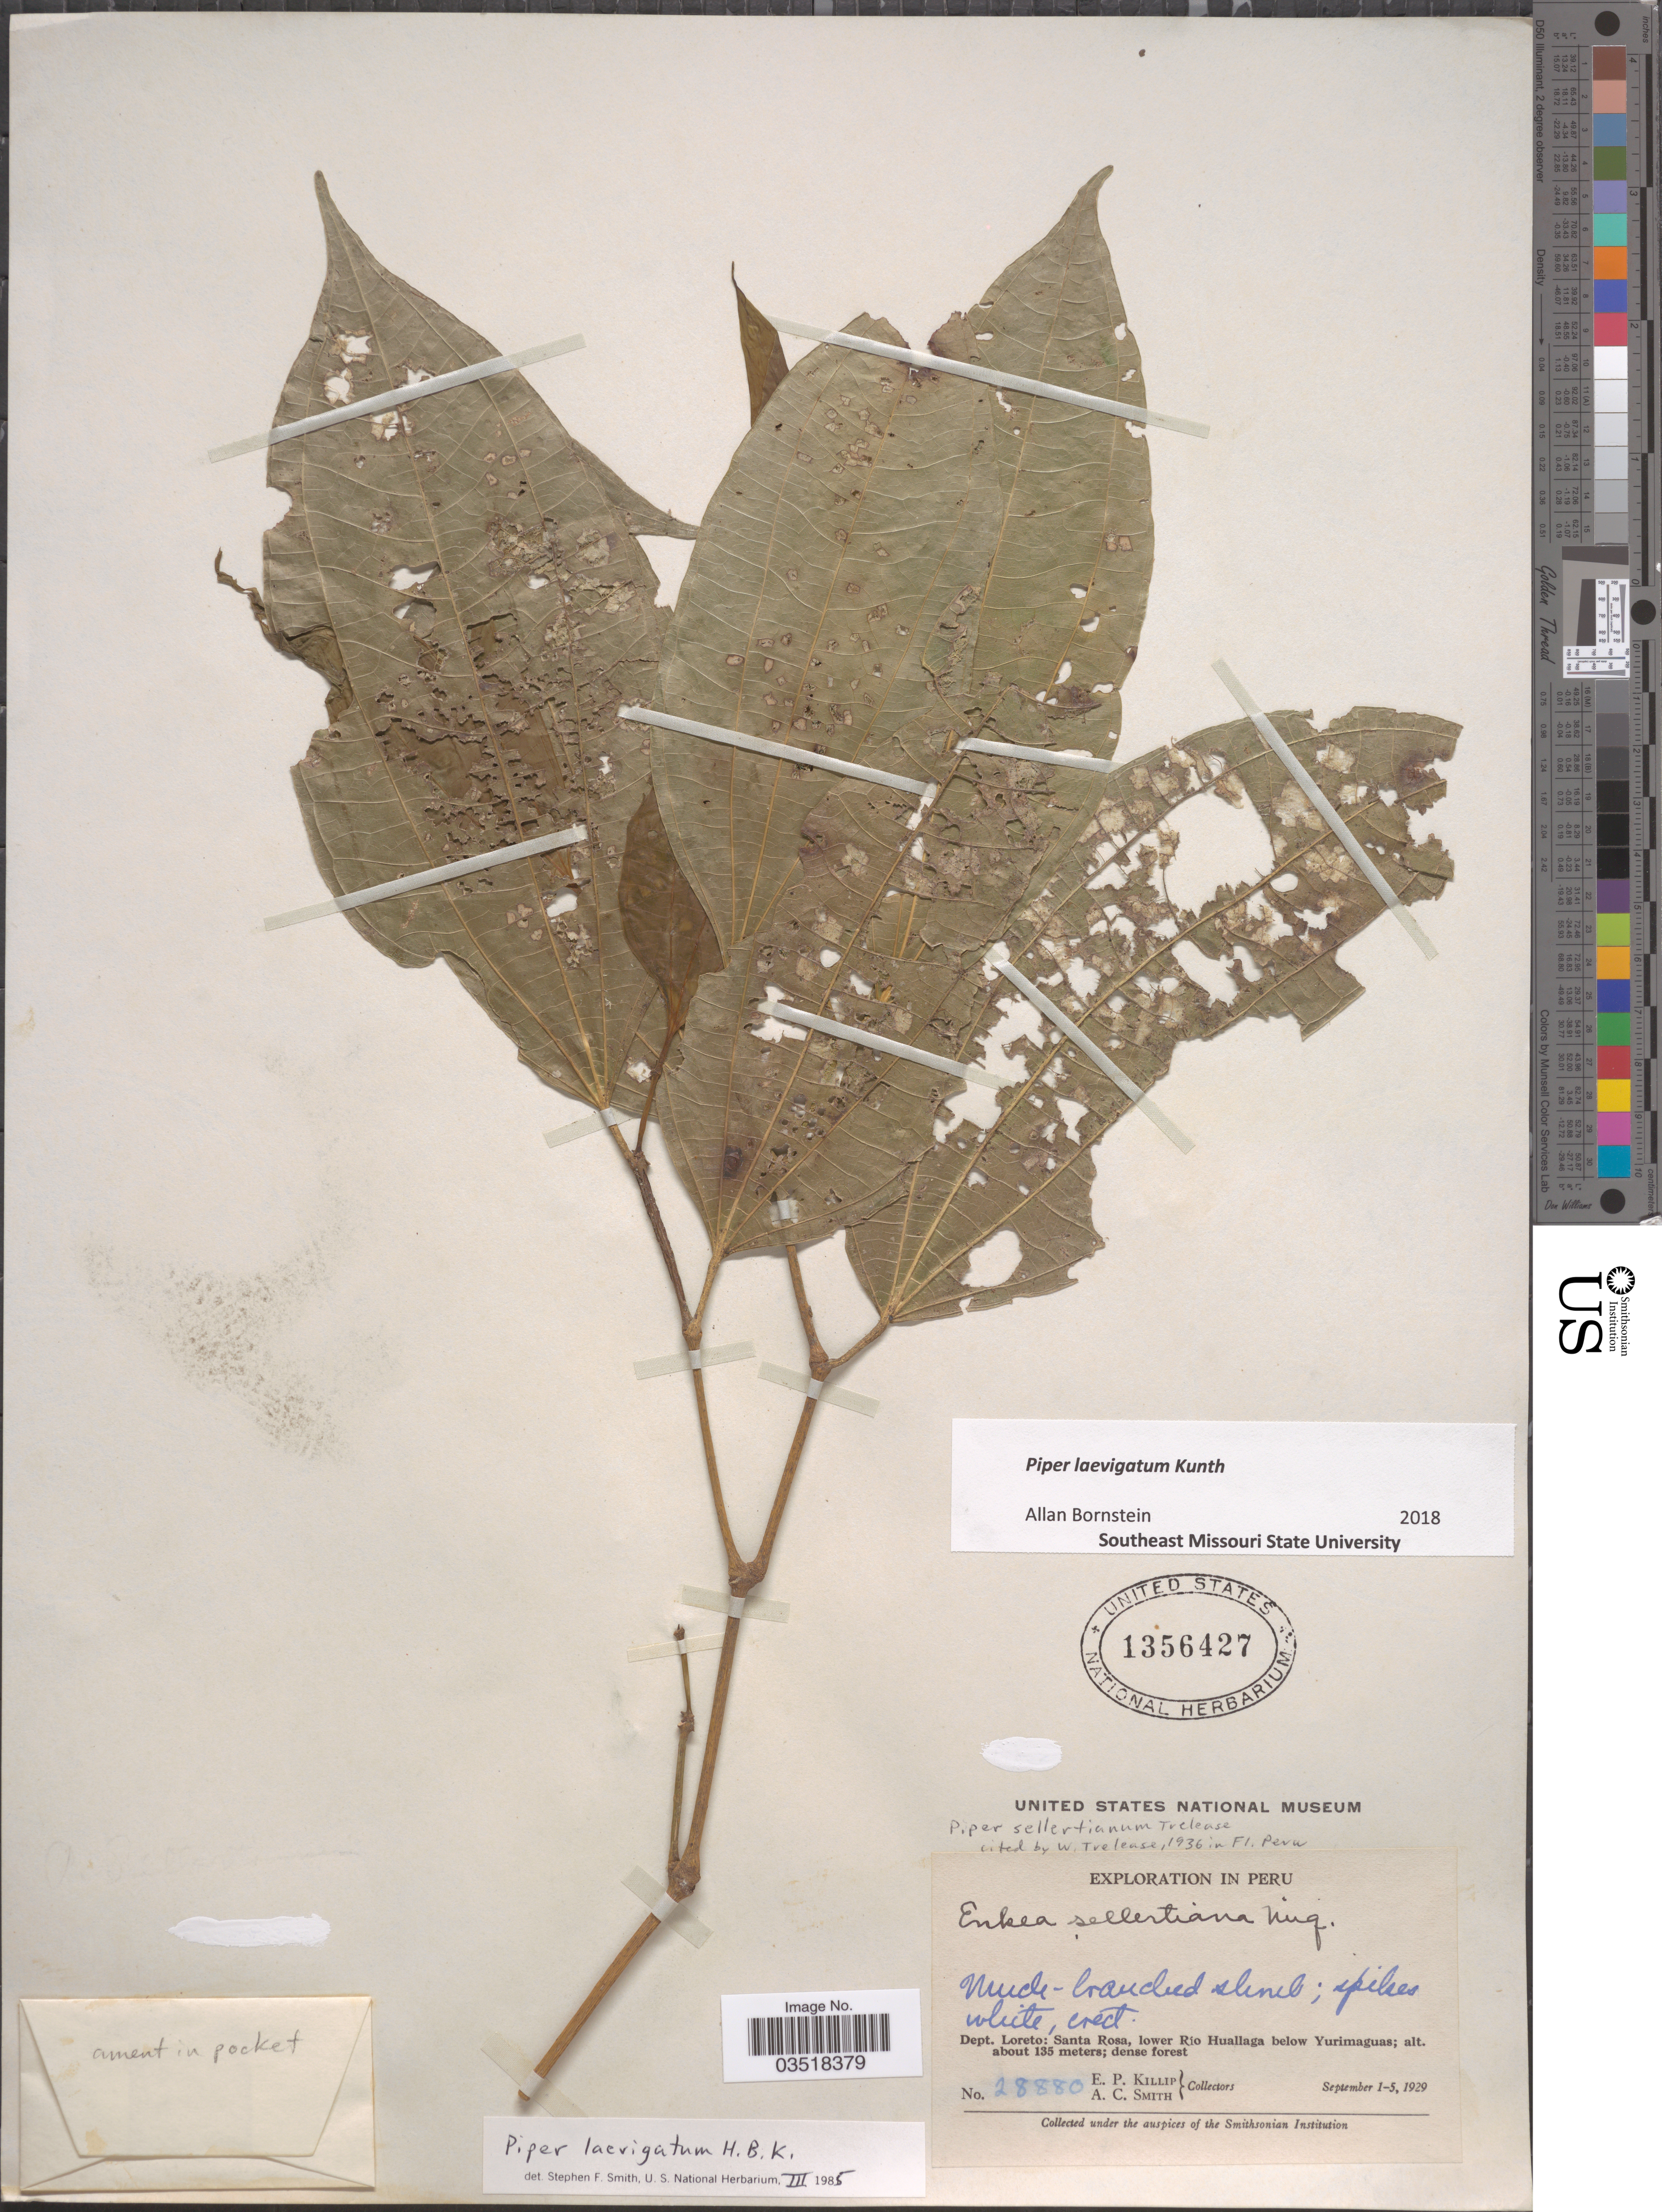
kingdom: Plantae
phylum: Tracheophyta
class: Magnoliopsida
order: Piperales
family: Piperaceae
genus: Piper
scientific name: Piper laevigatum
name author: Kunth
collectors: E. P. Killip & A. C. Smith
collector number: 28880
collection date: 1929-09-01/1929-09-05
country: Peru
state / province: Loreto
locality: Dept. Loreto: Santa Rosa, lower Río Huallaga below Yurimaguas.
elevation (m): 135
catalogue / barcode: US 1356427